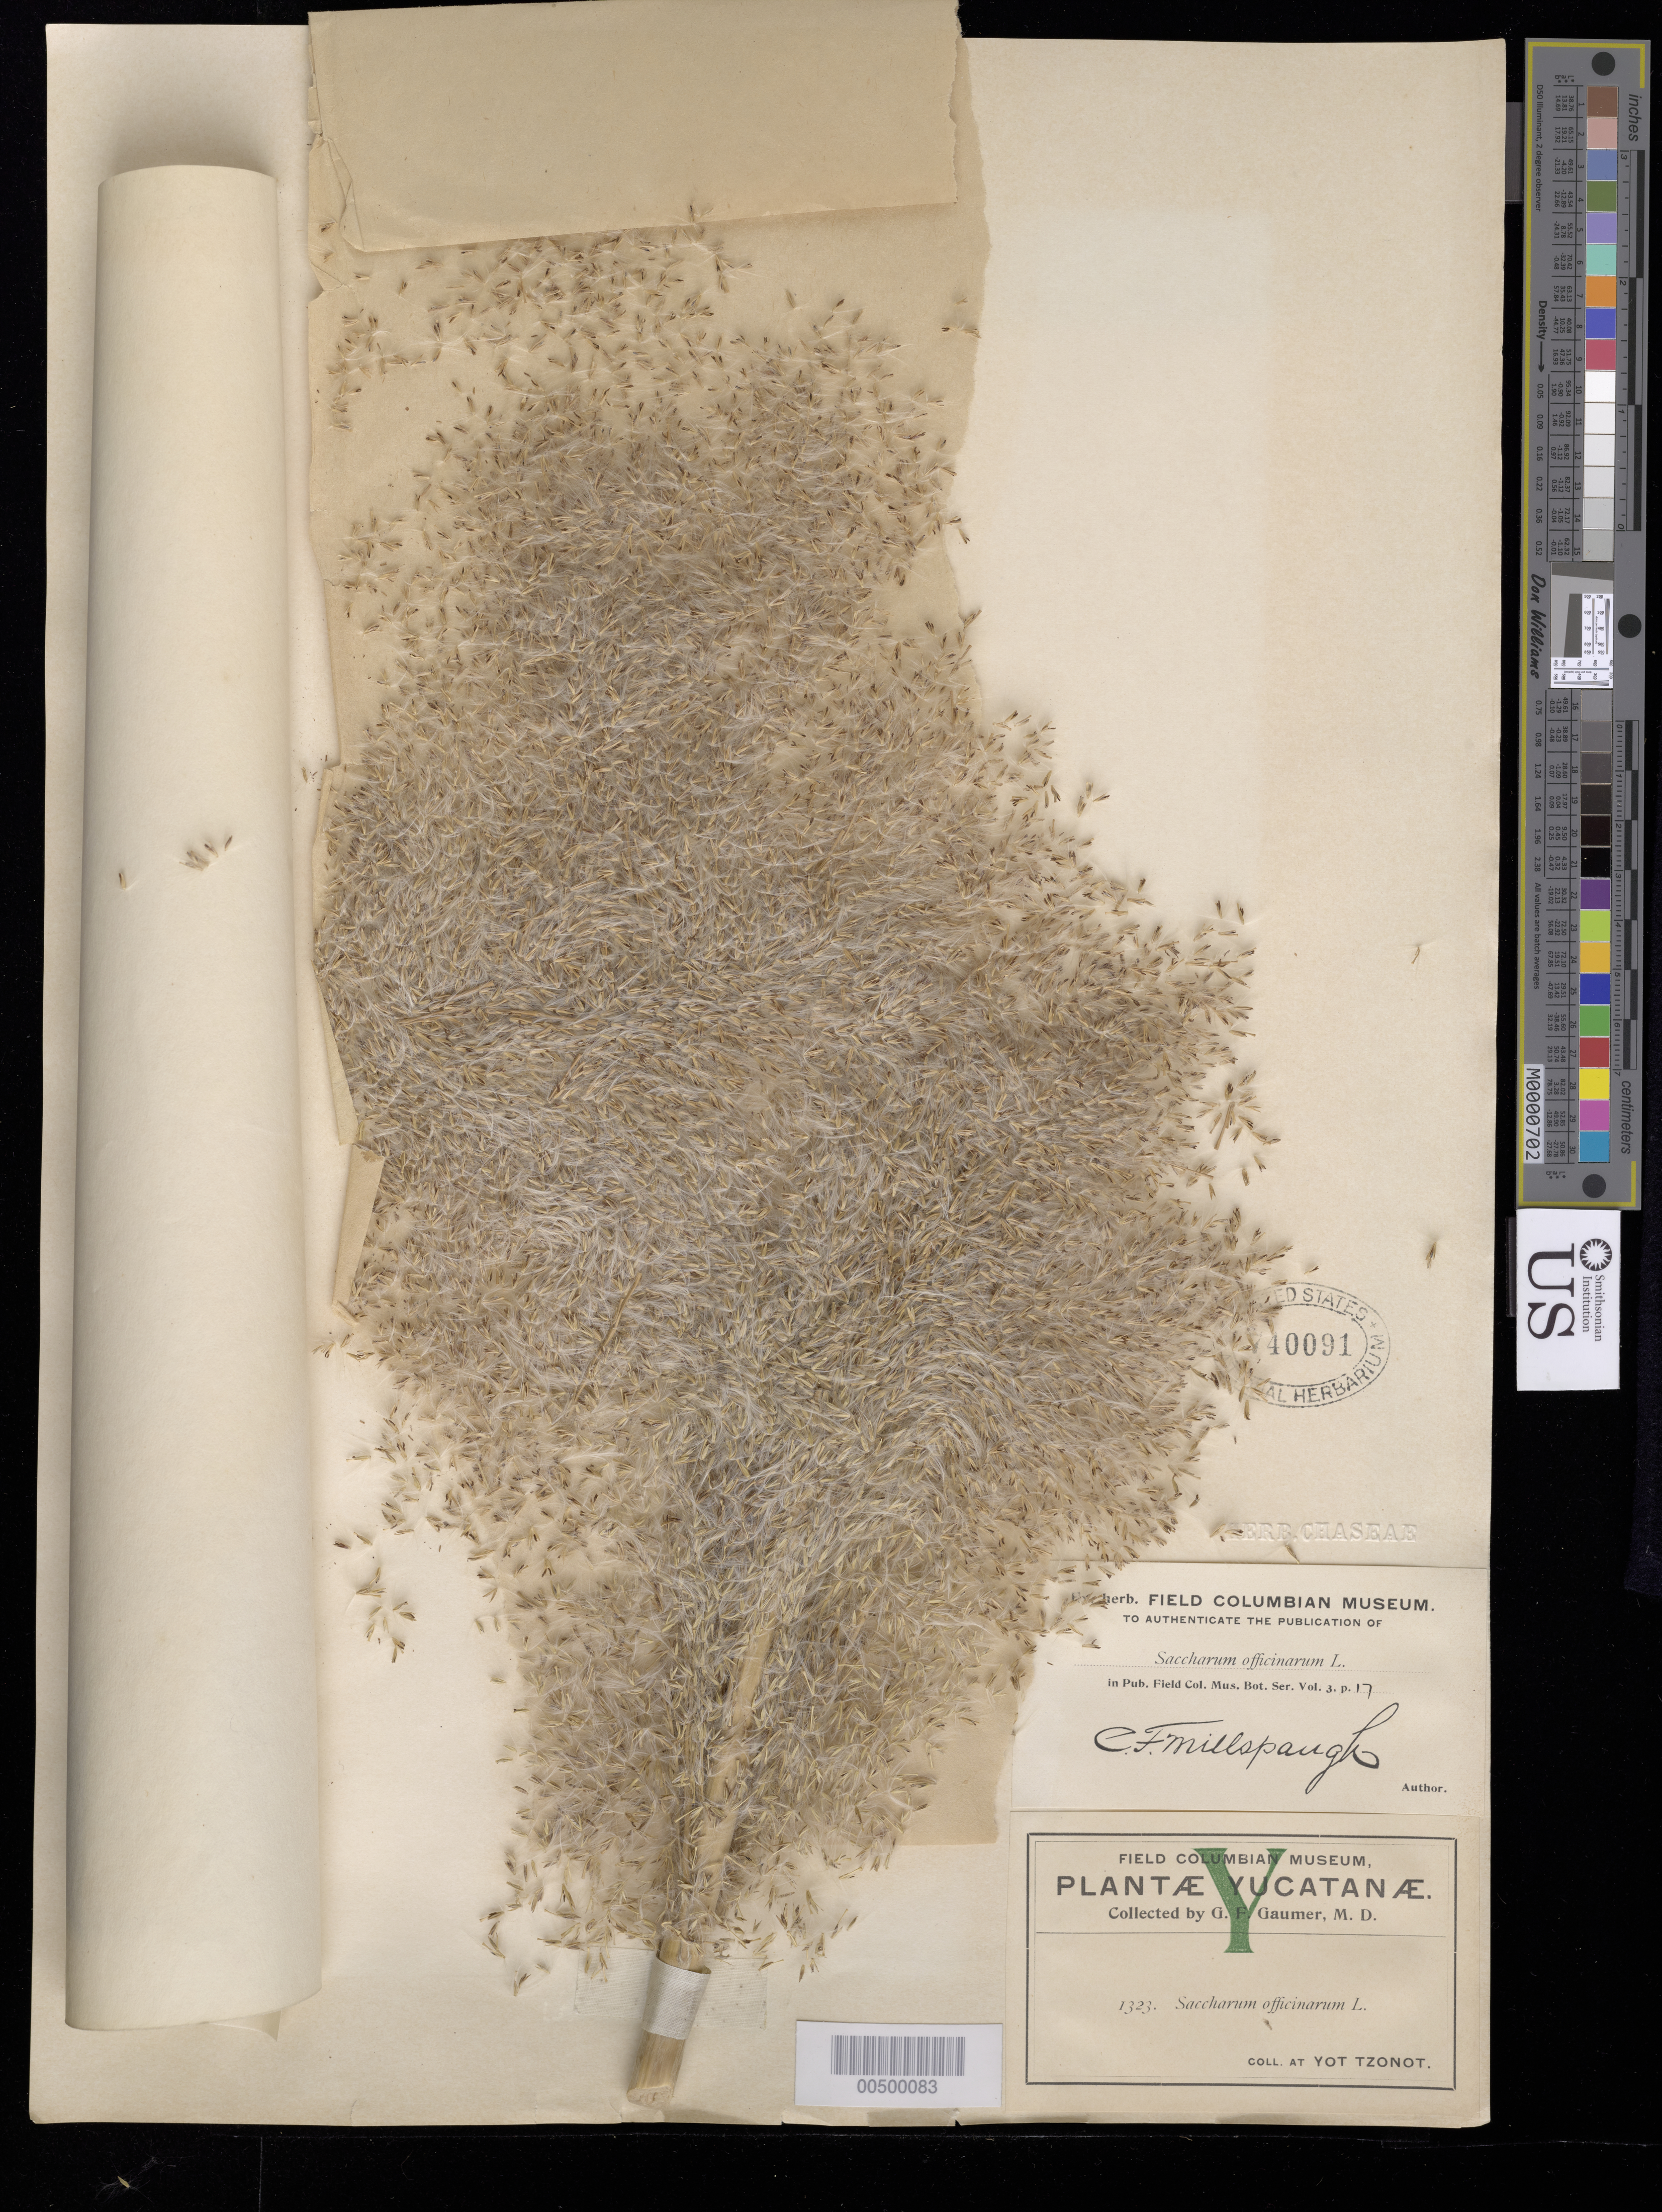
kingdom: Plantae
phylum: Tracheophyta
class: Liliopsida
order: Poales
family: Poaceae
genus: Saccharum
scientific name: Saccharum officinarum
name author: L.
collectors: G. F. Gaumer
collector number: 1323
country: Mexico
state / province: Yucatan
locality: Yot Tzonot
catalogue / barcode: US 740091